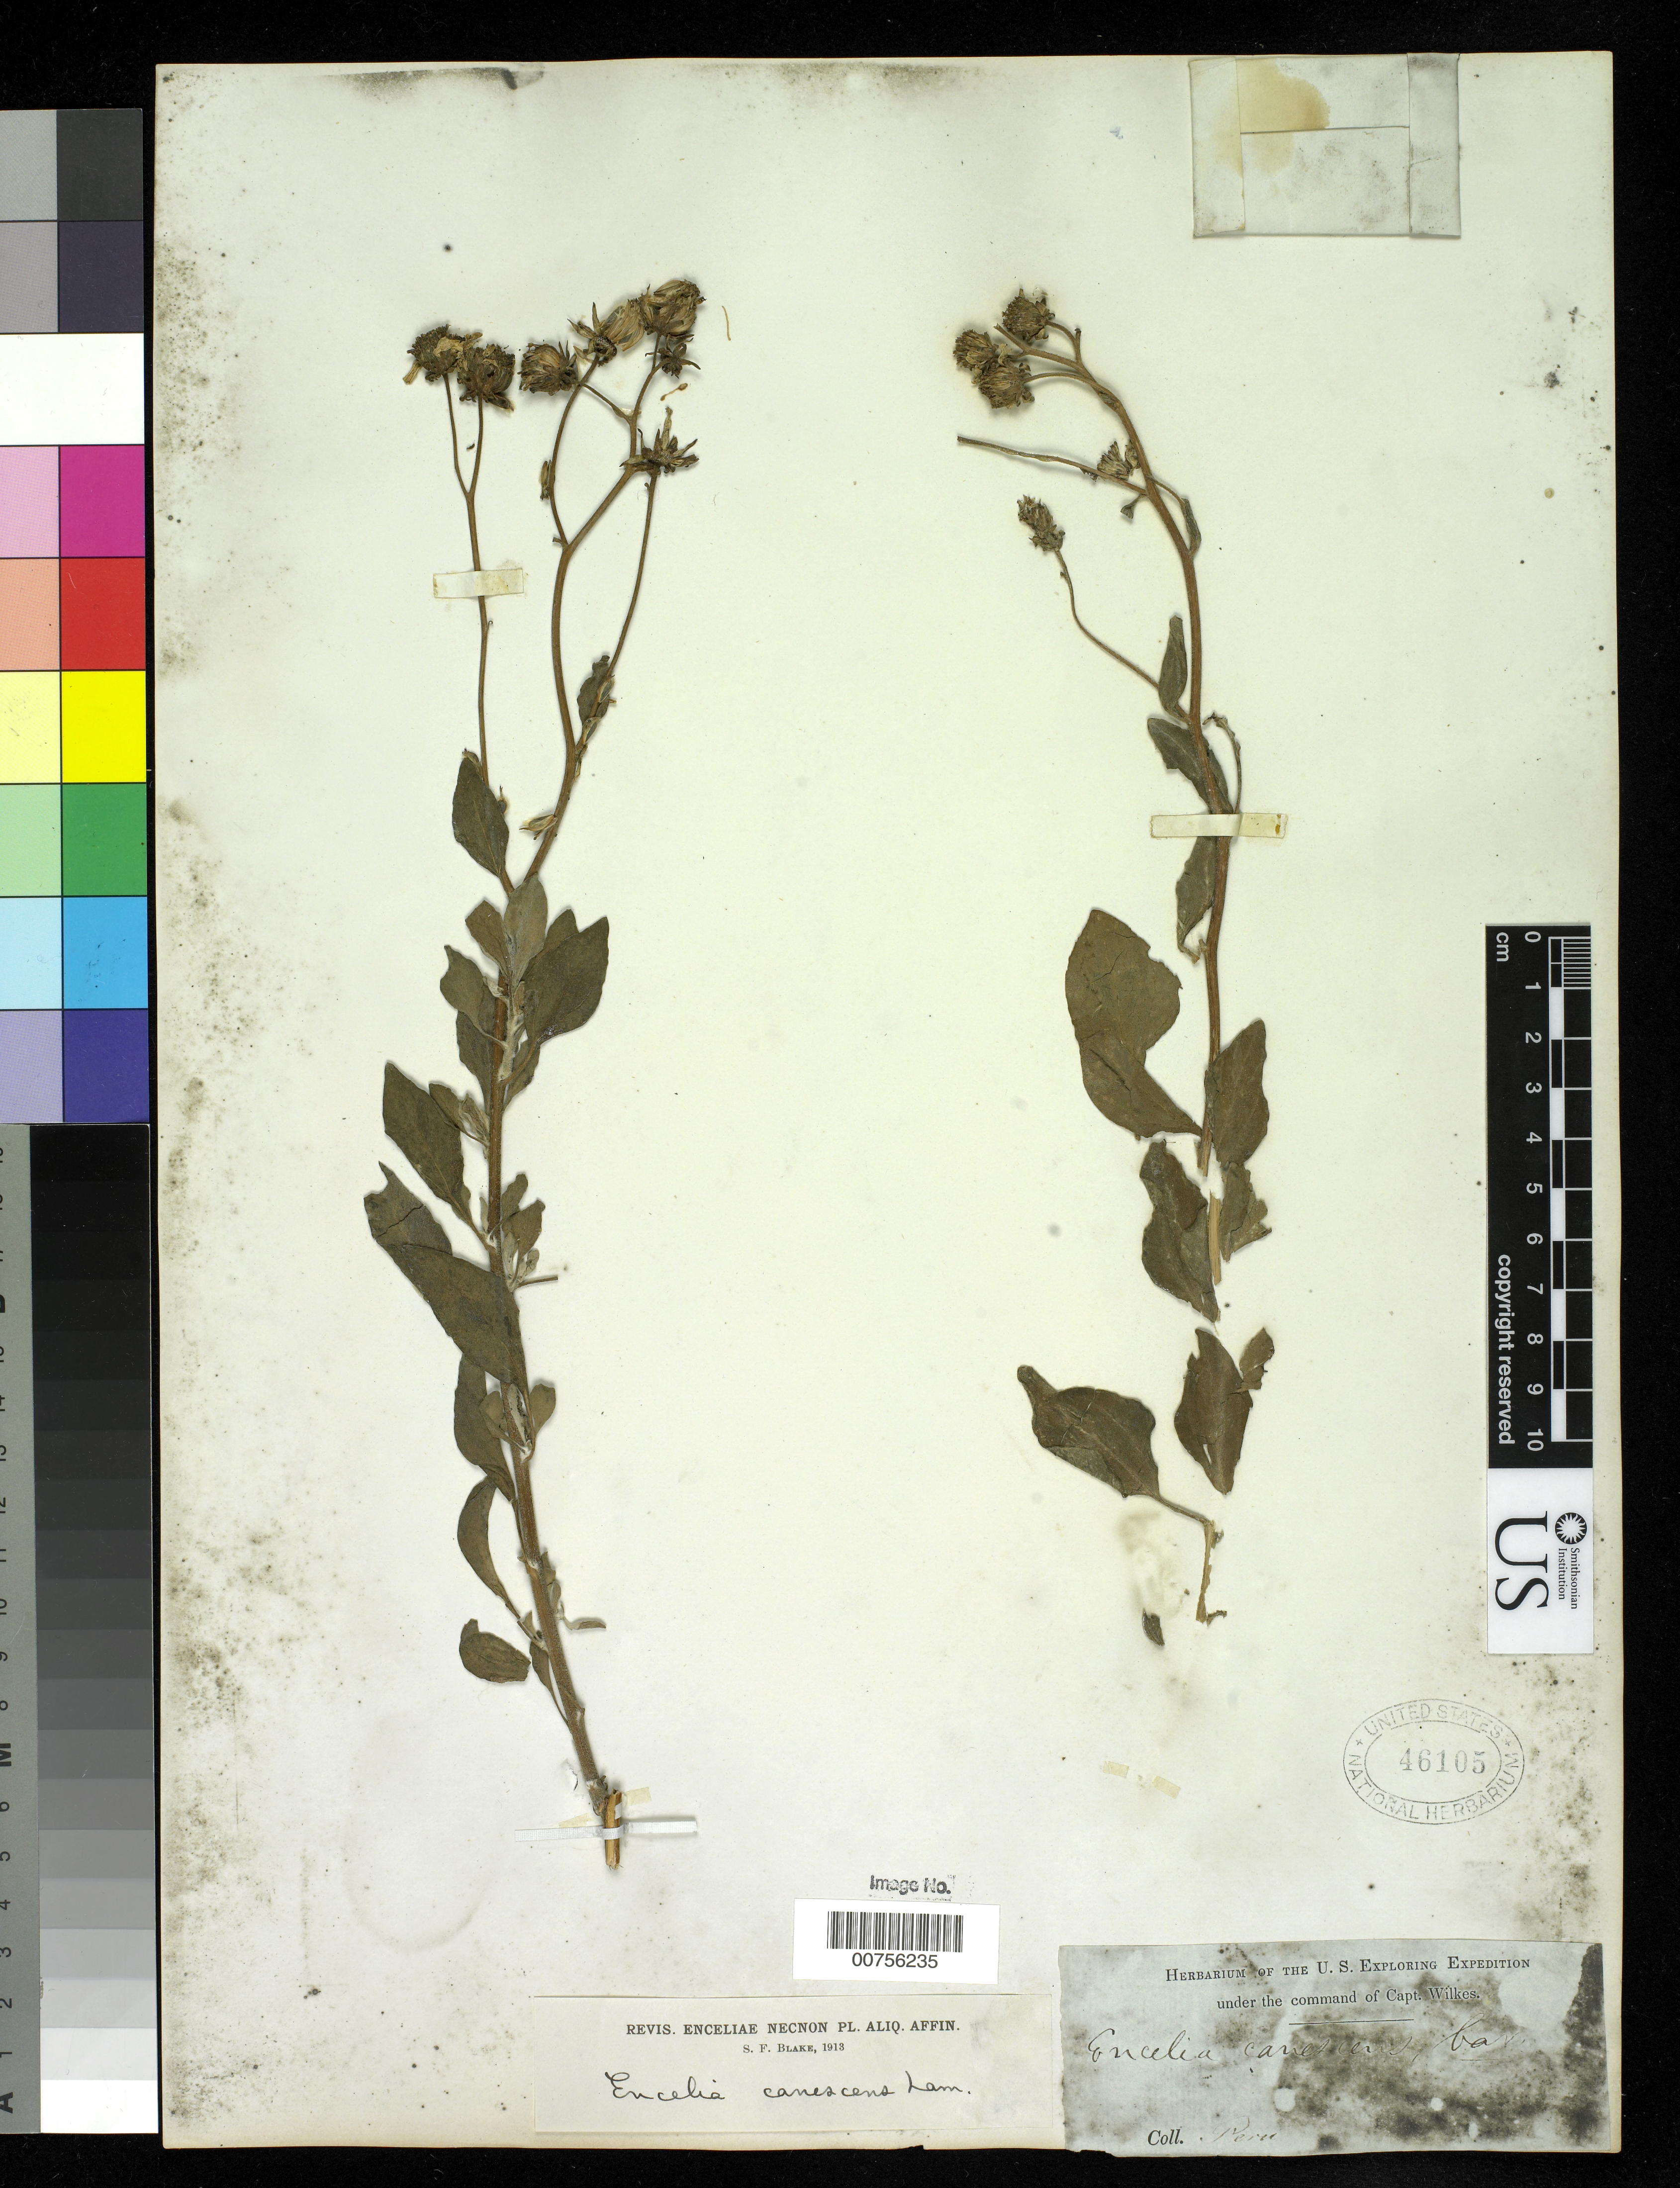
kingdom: Plantae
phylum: Tracheophyta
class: Magnoliopsida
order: Asterales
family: Asteraceae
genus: Encelia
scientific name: Encelia canescens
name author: Lam.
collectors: Wilkes Explor. Exped.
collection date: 1838/1842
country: Peru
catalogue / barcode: US 46105